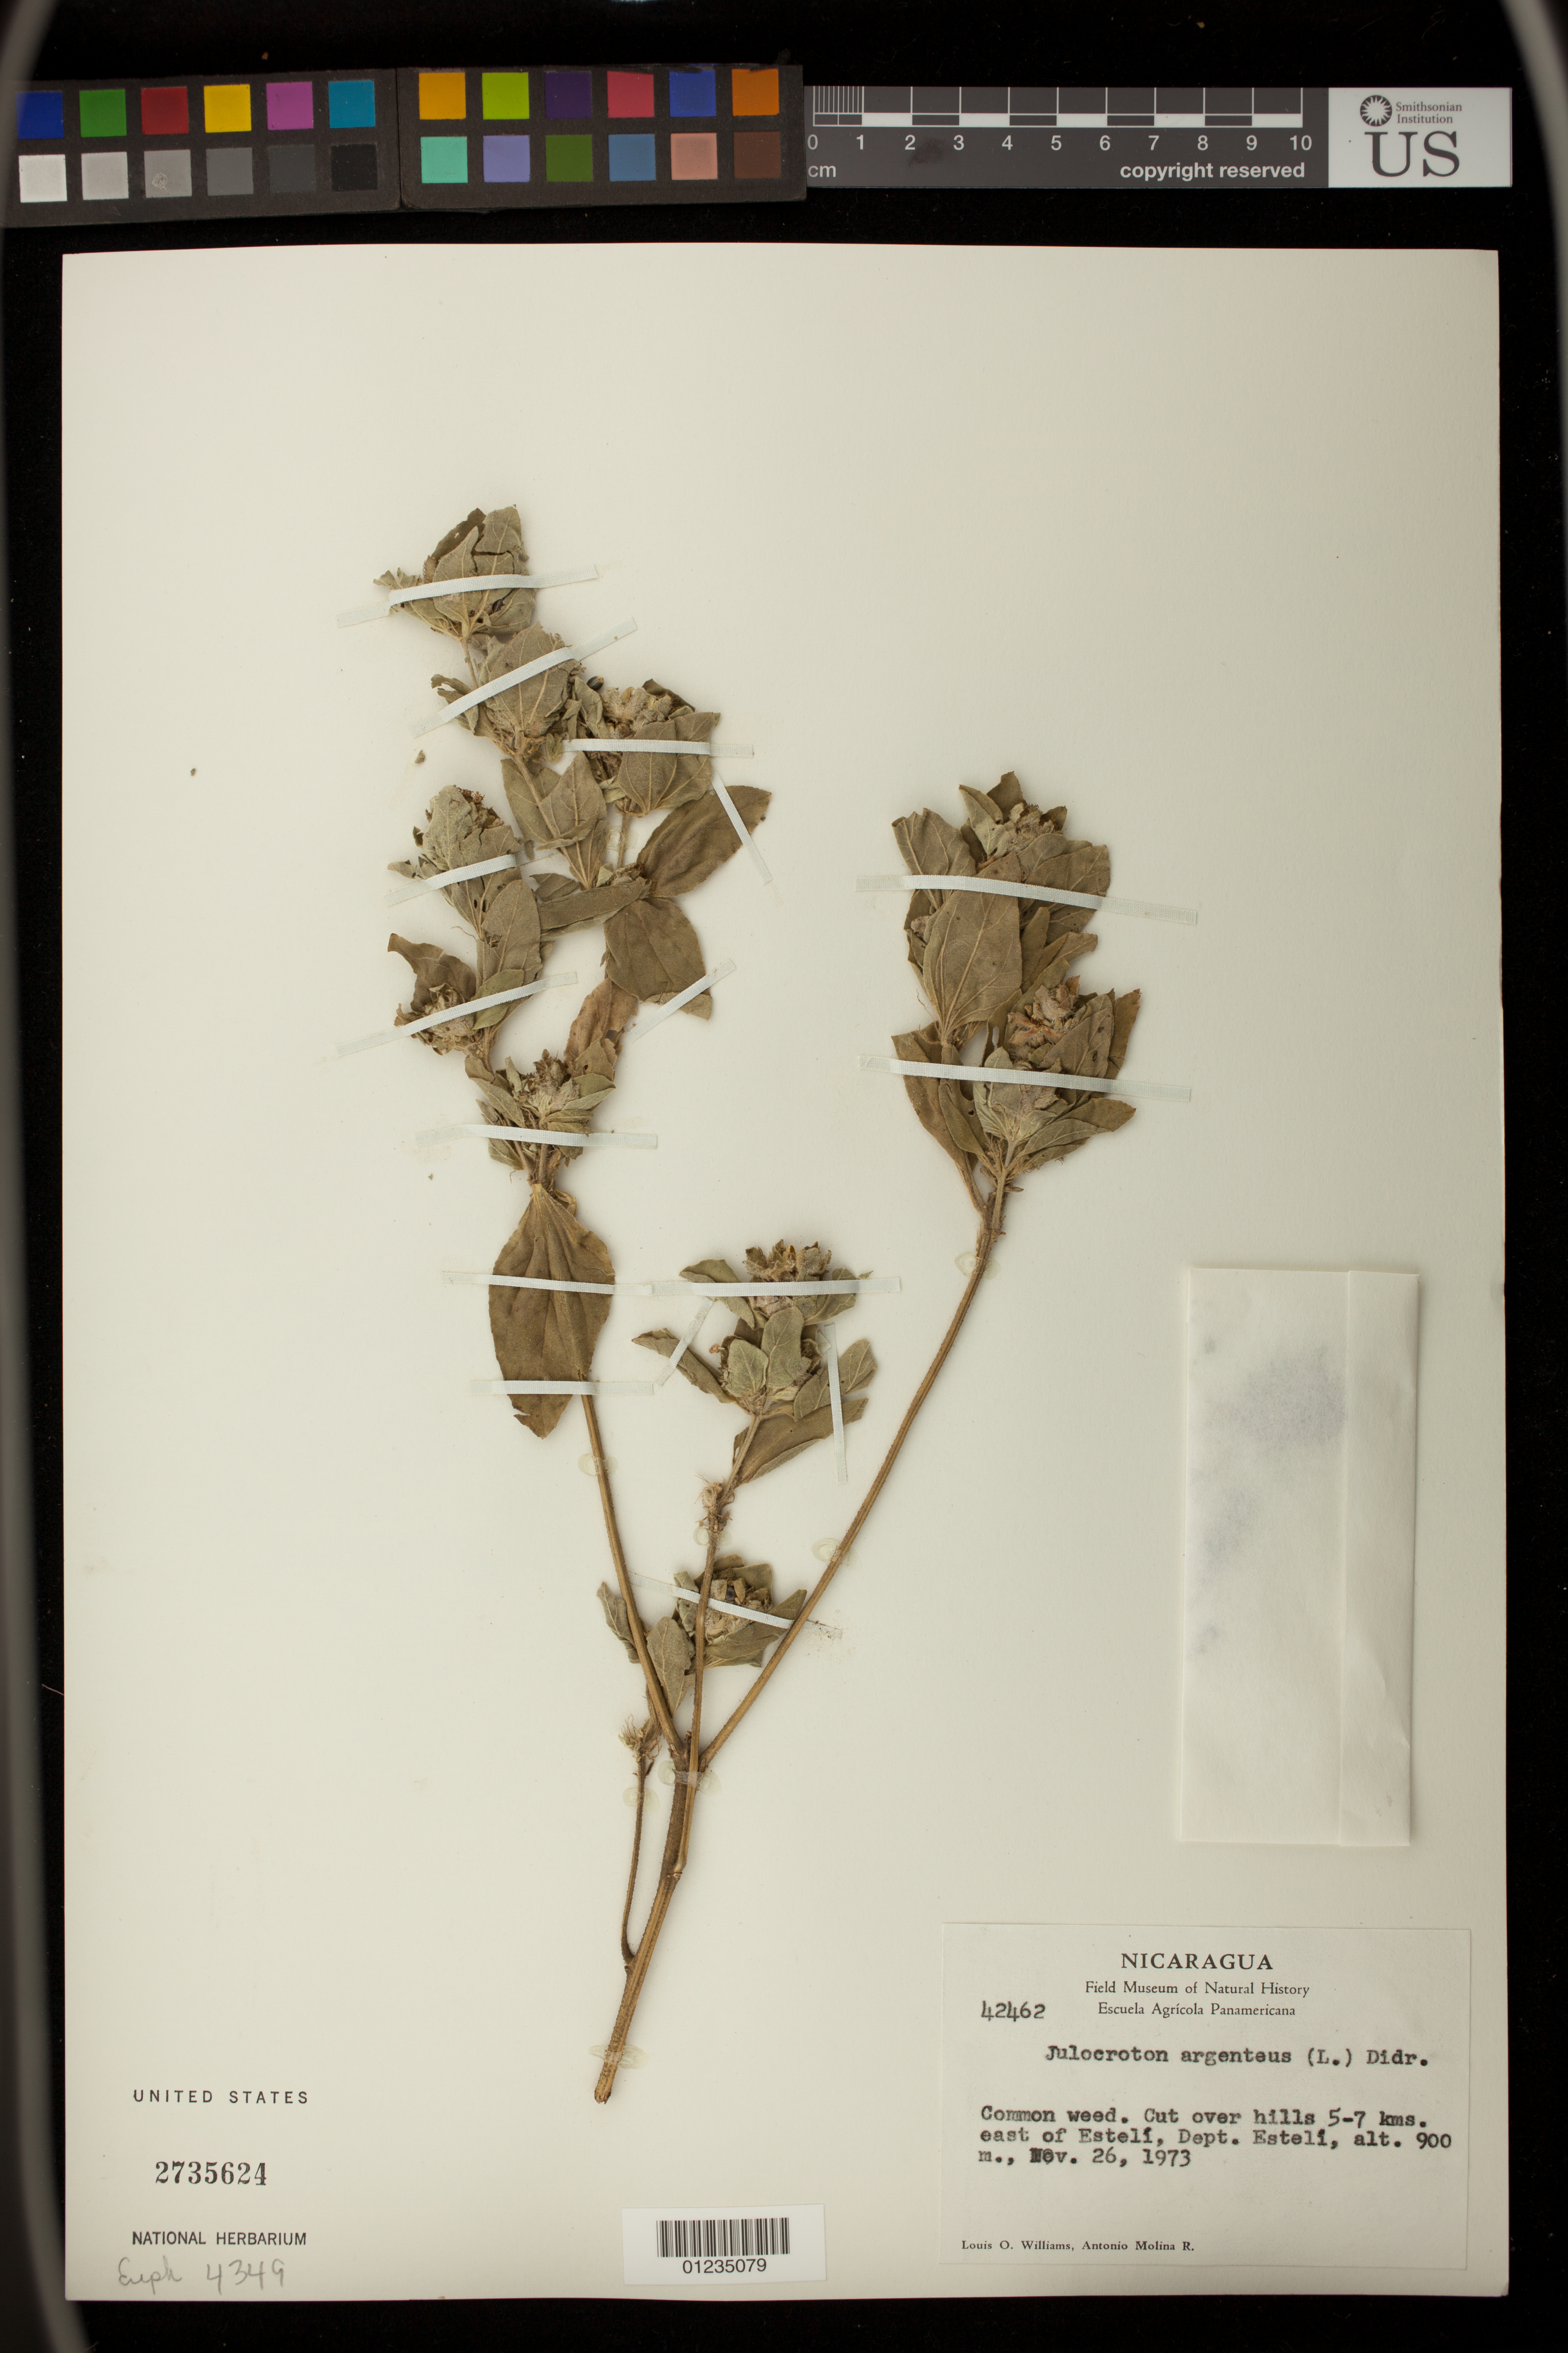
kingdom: Plantae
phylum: Tracheophyta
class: Magnoliopsida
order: Malpighiales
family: Euphorbiaceae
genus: Julocroton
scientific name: Julocroton argenteus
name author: (L.) Didr.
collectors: L. O. Williams & A. Molina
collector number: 42462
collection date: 1973-11-26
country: Nicaragua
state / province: Estelí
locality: Cut over hills 5-7 kms.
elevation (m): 900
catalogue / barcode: US 2735624